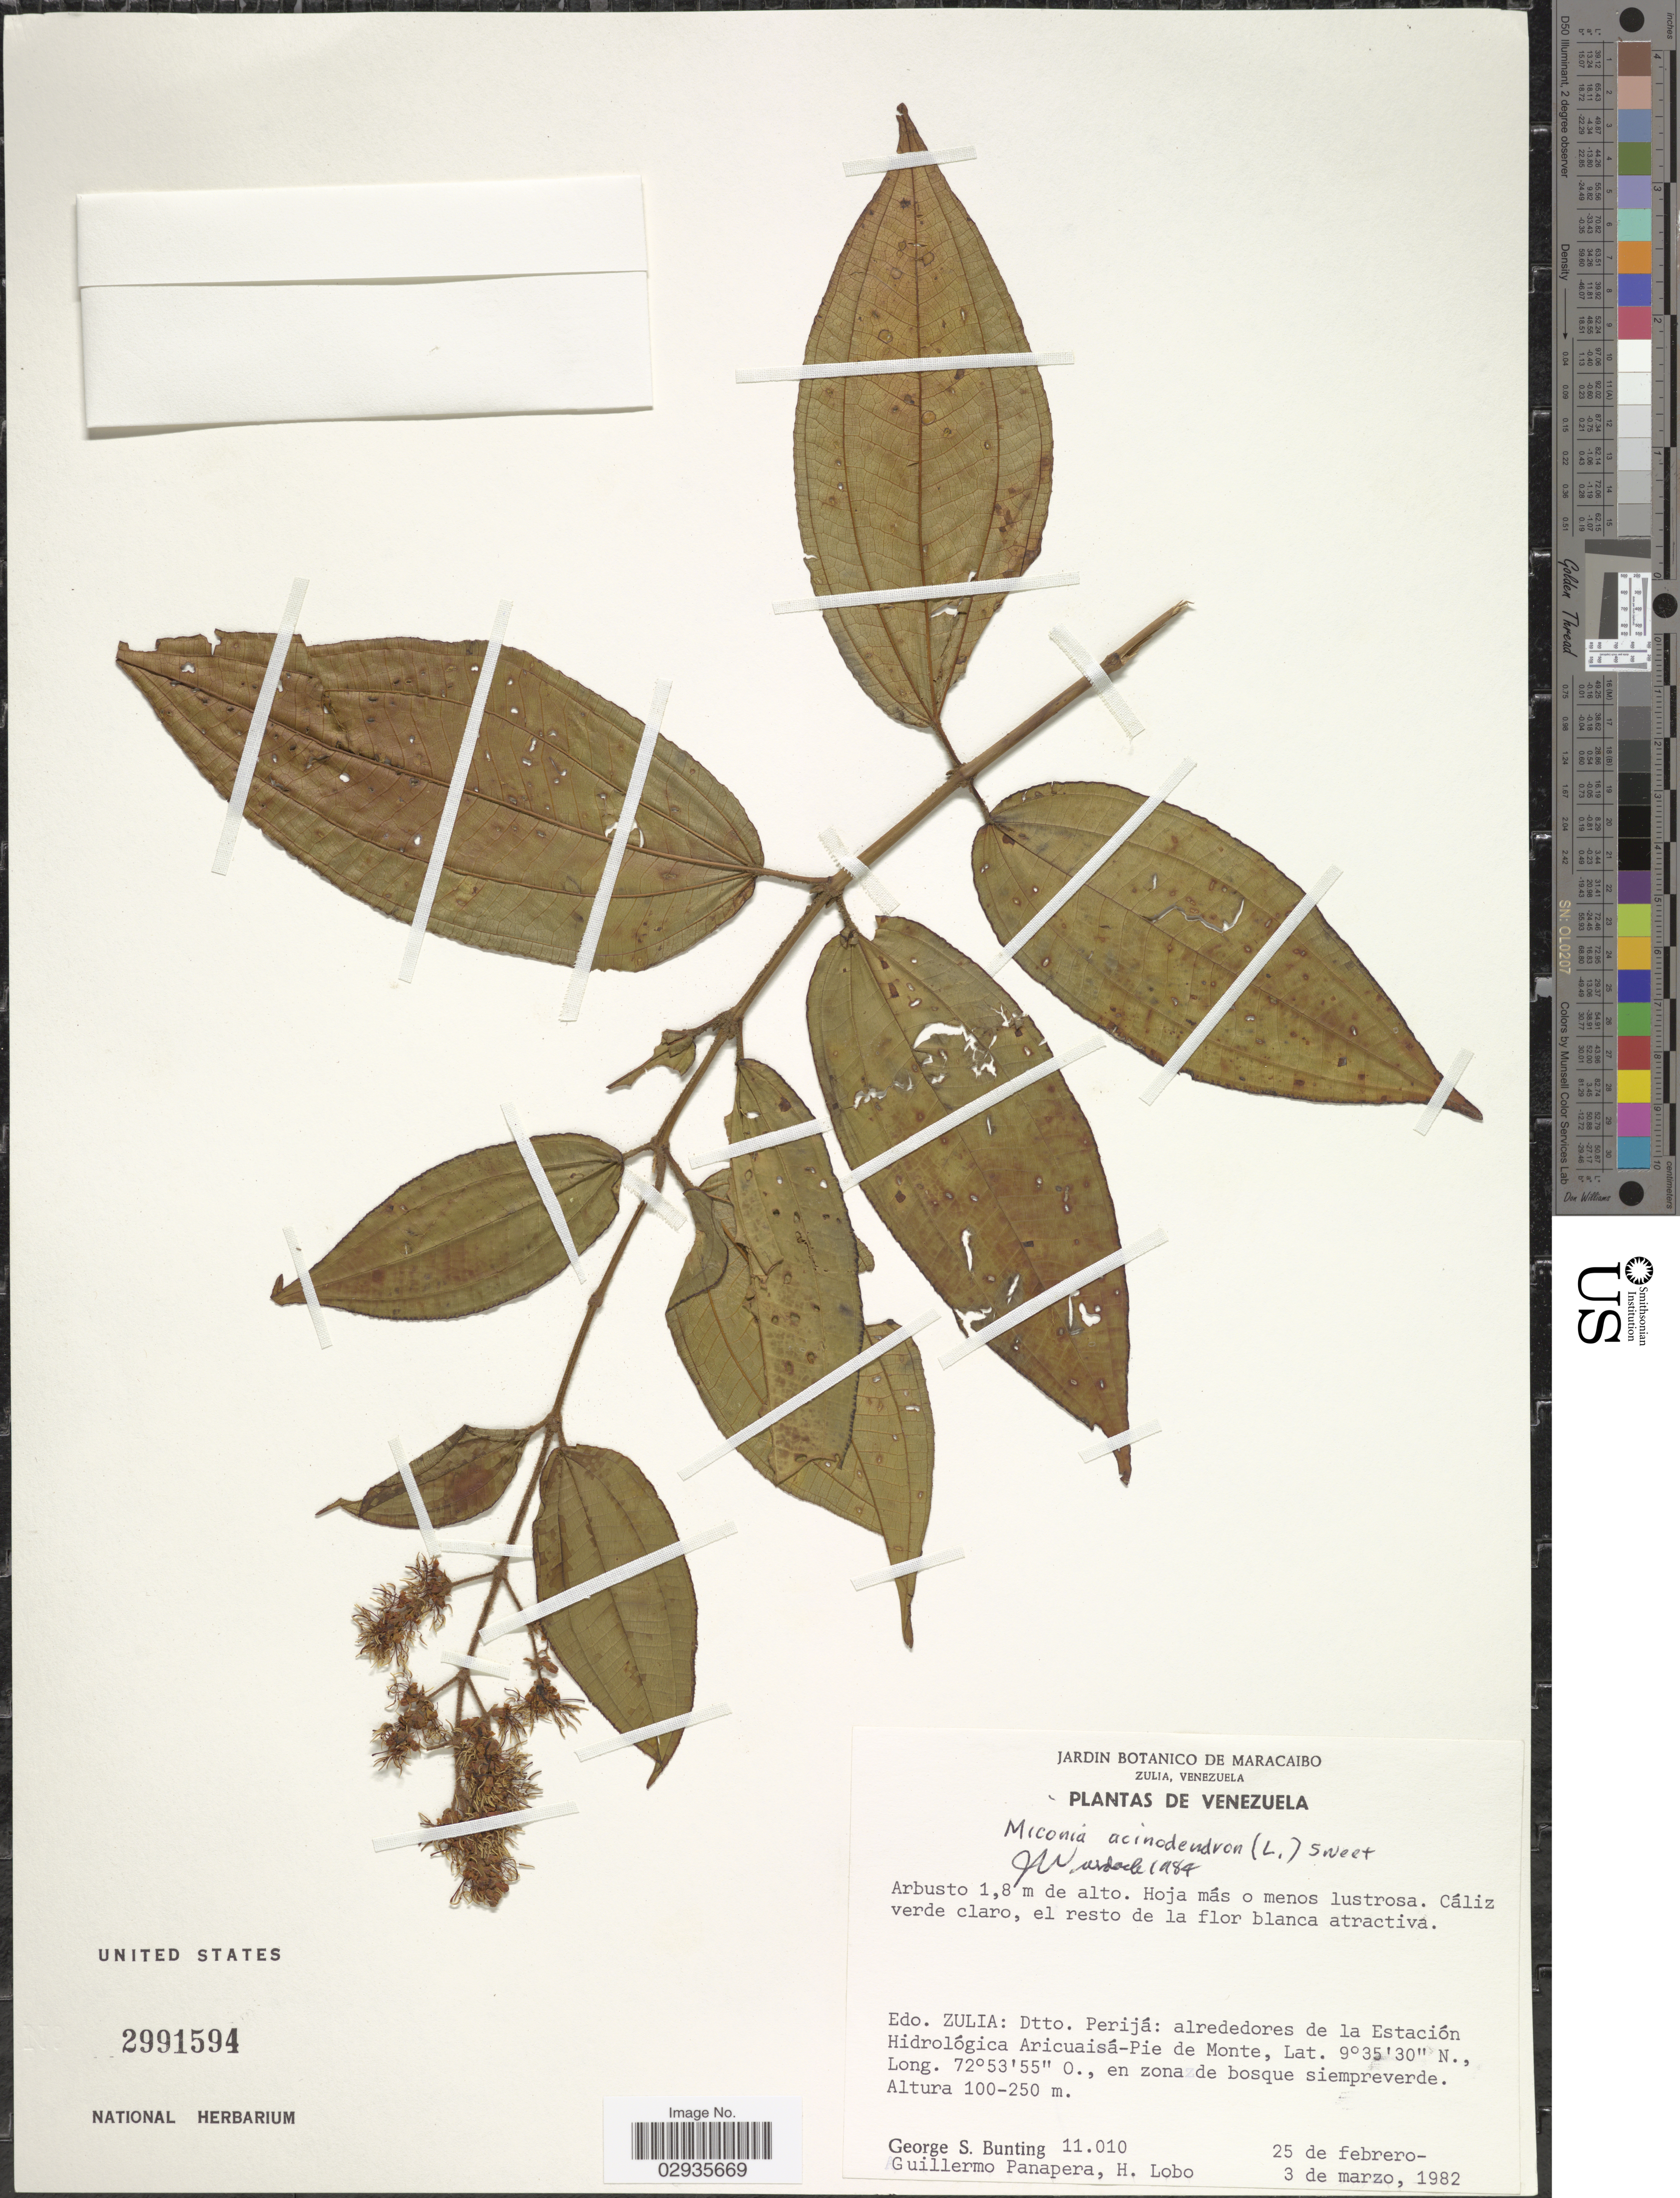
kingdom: Plantae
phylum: Tracheophyta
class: Magnoliopsida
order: Myrtales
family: Melastomataceae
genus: Miconia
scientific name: Miconia acinodendron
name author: (L.) Sweet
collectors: G. S. Bunting, G. Panapera & H. Lobo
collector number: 11010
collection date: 1982-02-25/1982-03-03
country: Venezuela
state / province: Zulia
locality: Dtto. Perijá: alrededores de la Estación Hidrológica Aricuaisá-Pie de Monte.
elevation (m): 100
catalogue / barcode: US 2991594